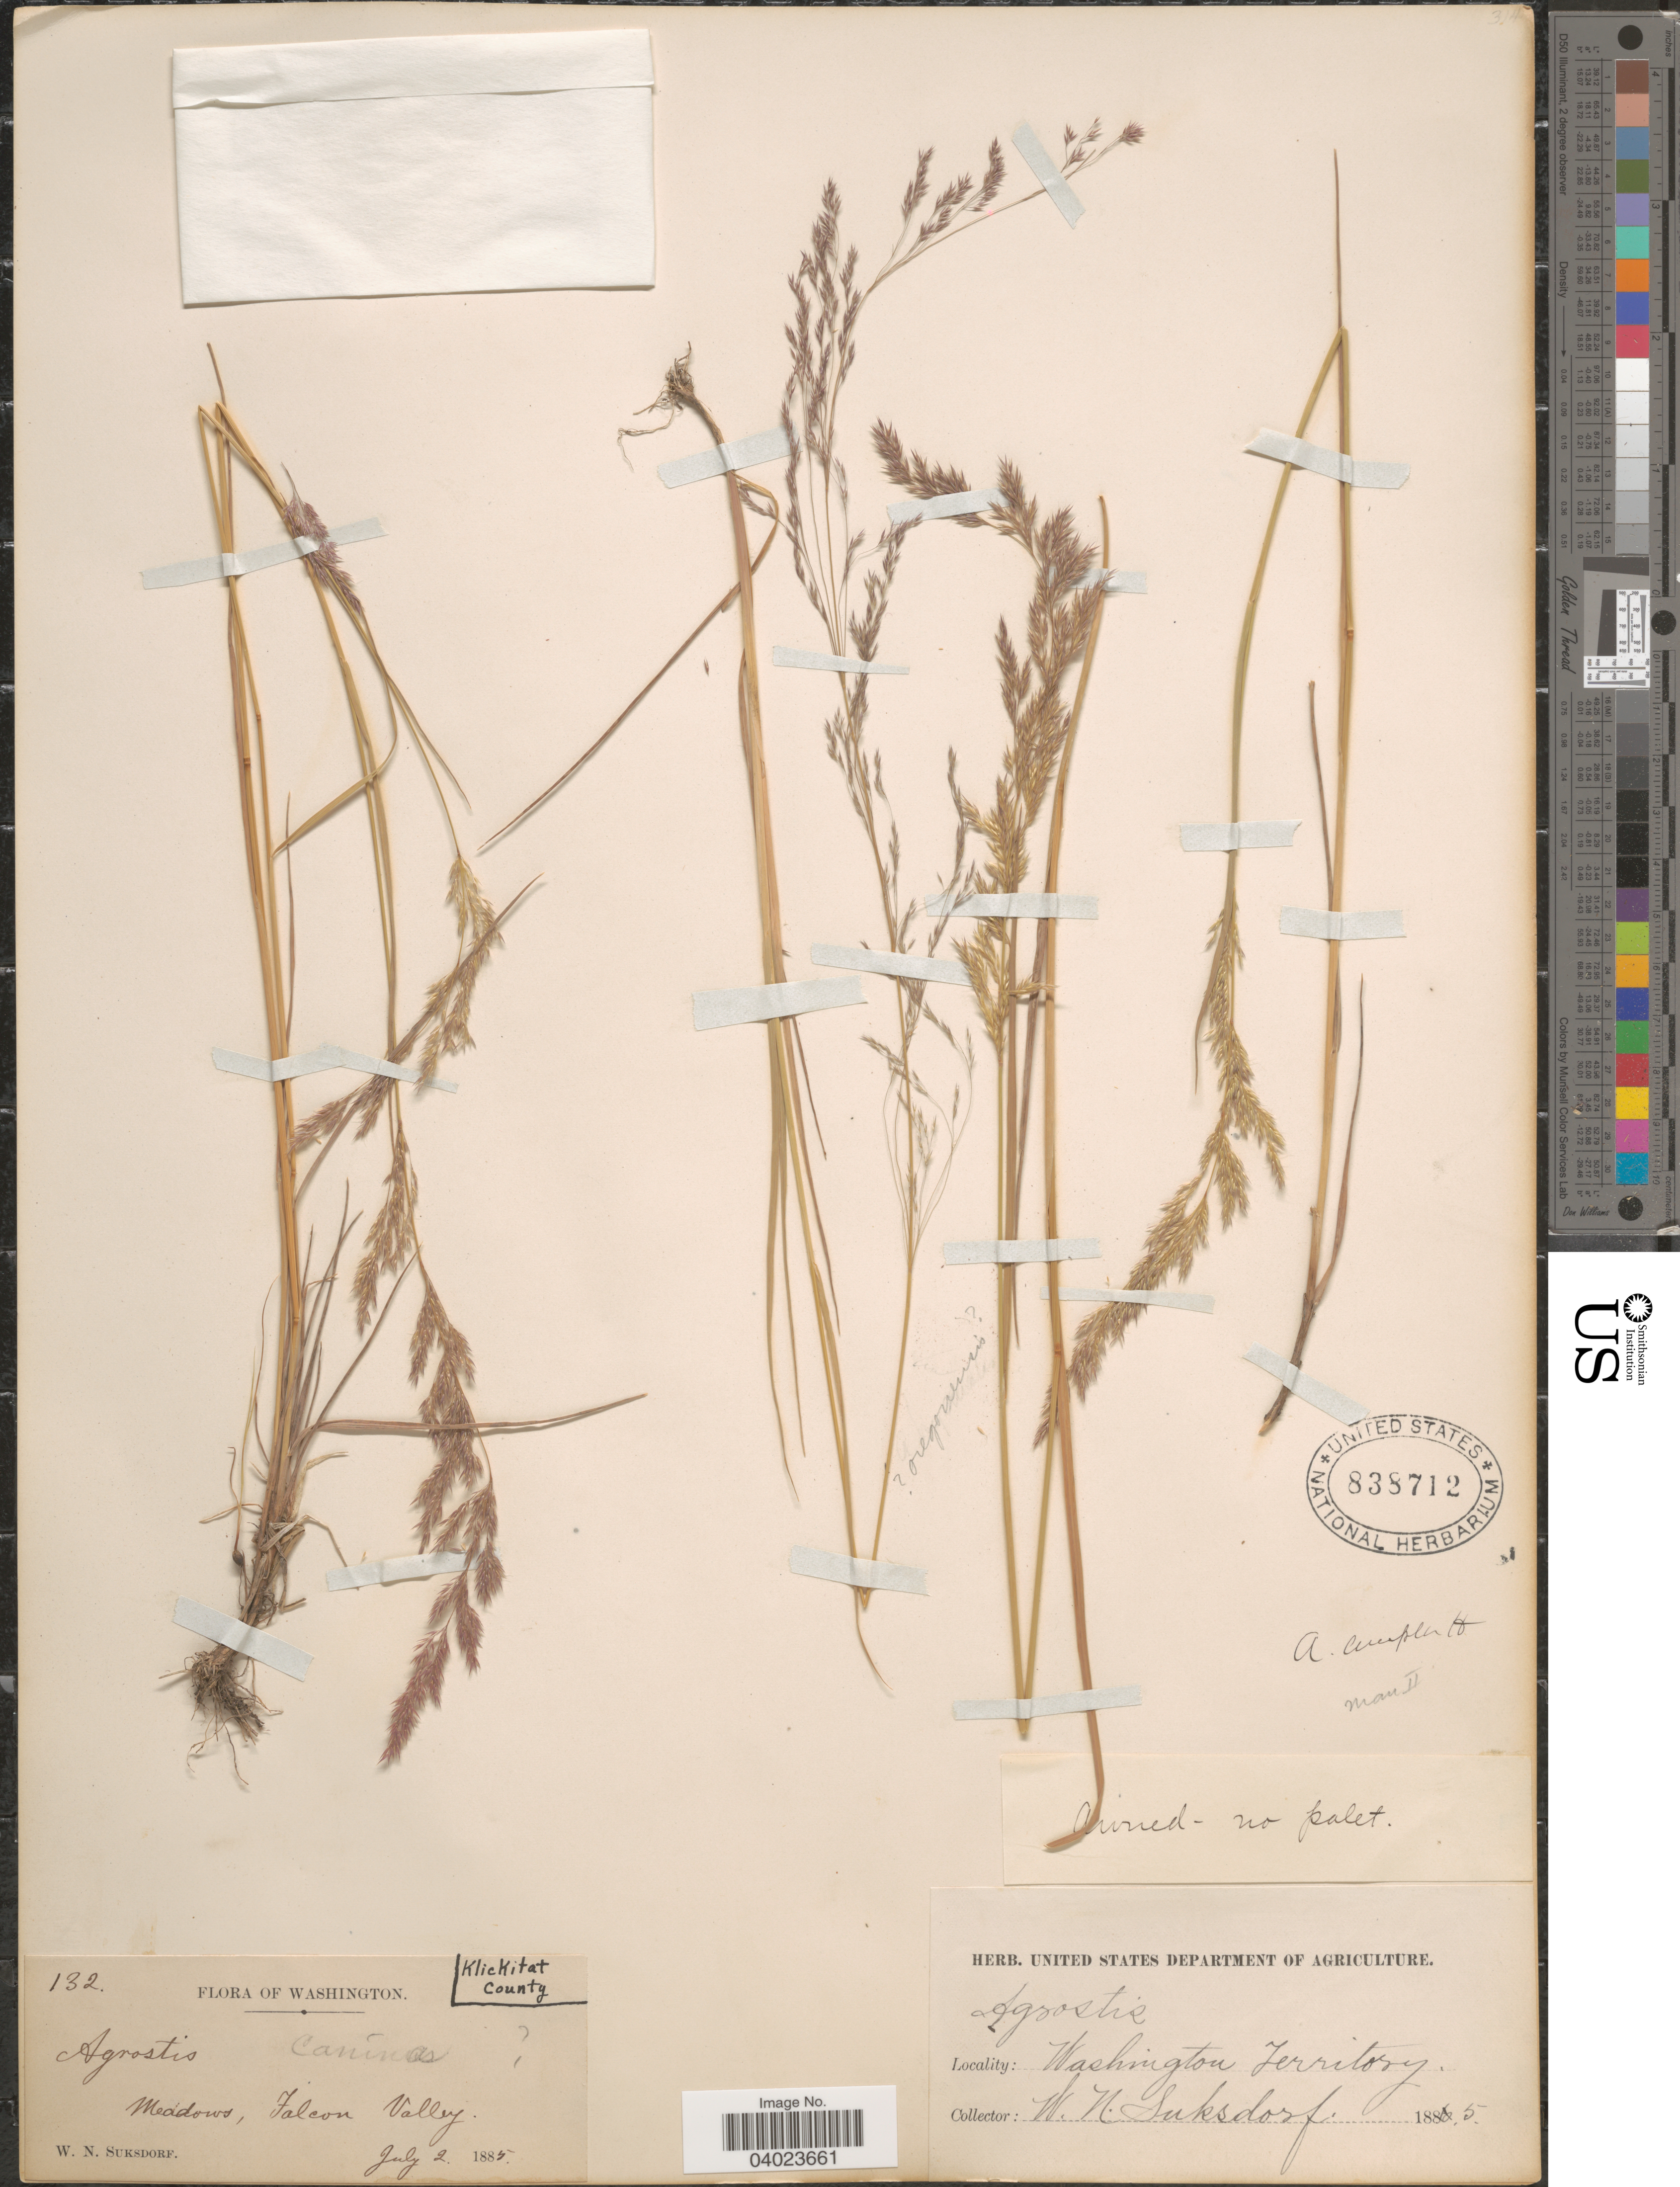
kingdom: Plantae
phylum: Tracheophyta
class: Liliopsida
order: Poales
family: Poaceae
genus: Agrostis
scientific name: Agrostis sp.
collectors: W. N. Suksdorf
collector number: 132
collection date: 1885-07-02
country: United States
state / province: Washington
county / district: Klickitat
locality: Klickitat County. Meadows, Falcon Valley.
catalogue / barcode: US 838712